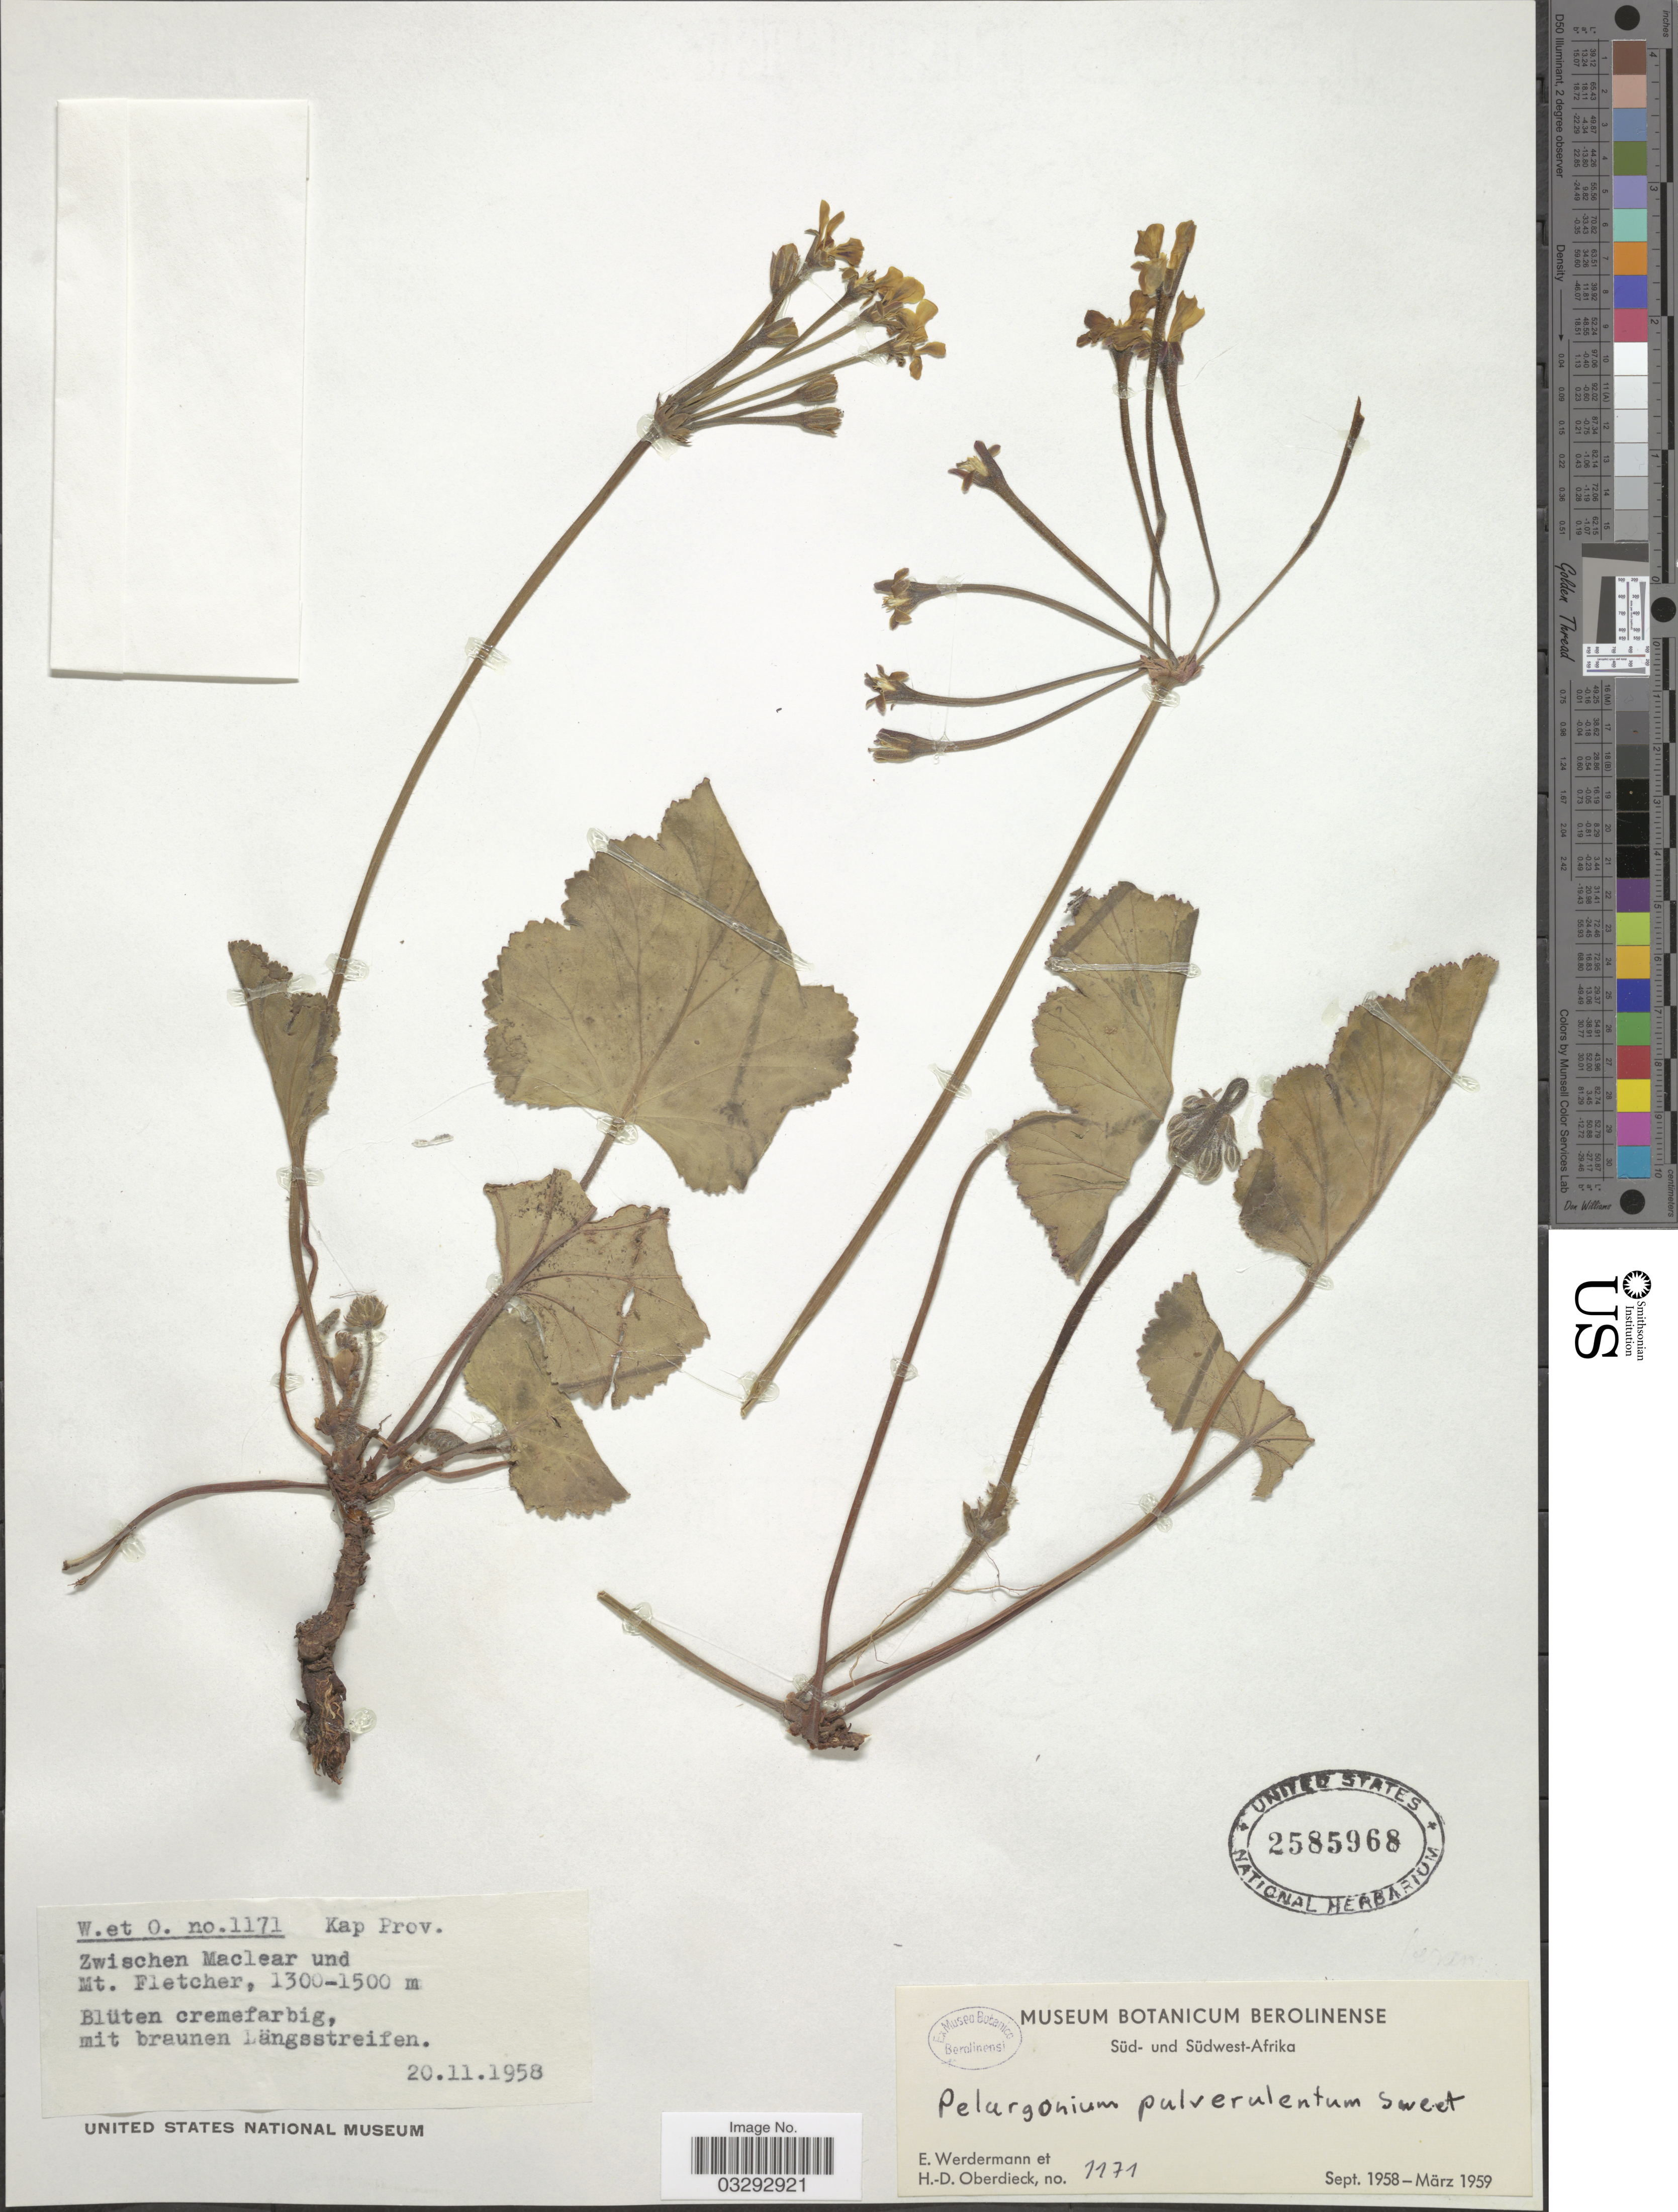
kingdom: Plantae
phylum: Tracheophyta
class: Magnoliopsida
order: Geraniales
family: Geraniaceae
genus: Pelargonium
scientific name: Pelargonium pulverulentum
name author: Colvill ex Sweet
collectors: E. Werdermann & H. Oberdieck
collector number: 1171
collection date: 1958-11-20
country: South Africa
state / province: Eastern Cape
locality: Kap Prov., Zwischen Maclear und Mt. Fletcher.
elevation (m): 1300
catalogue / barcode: US 2585968